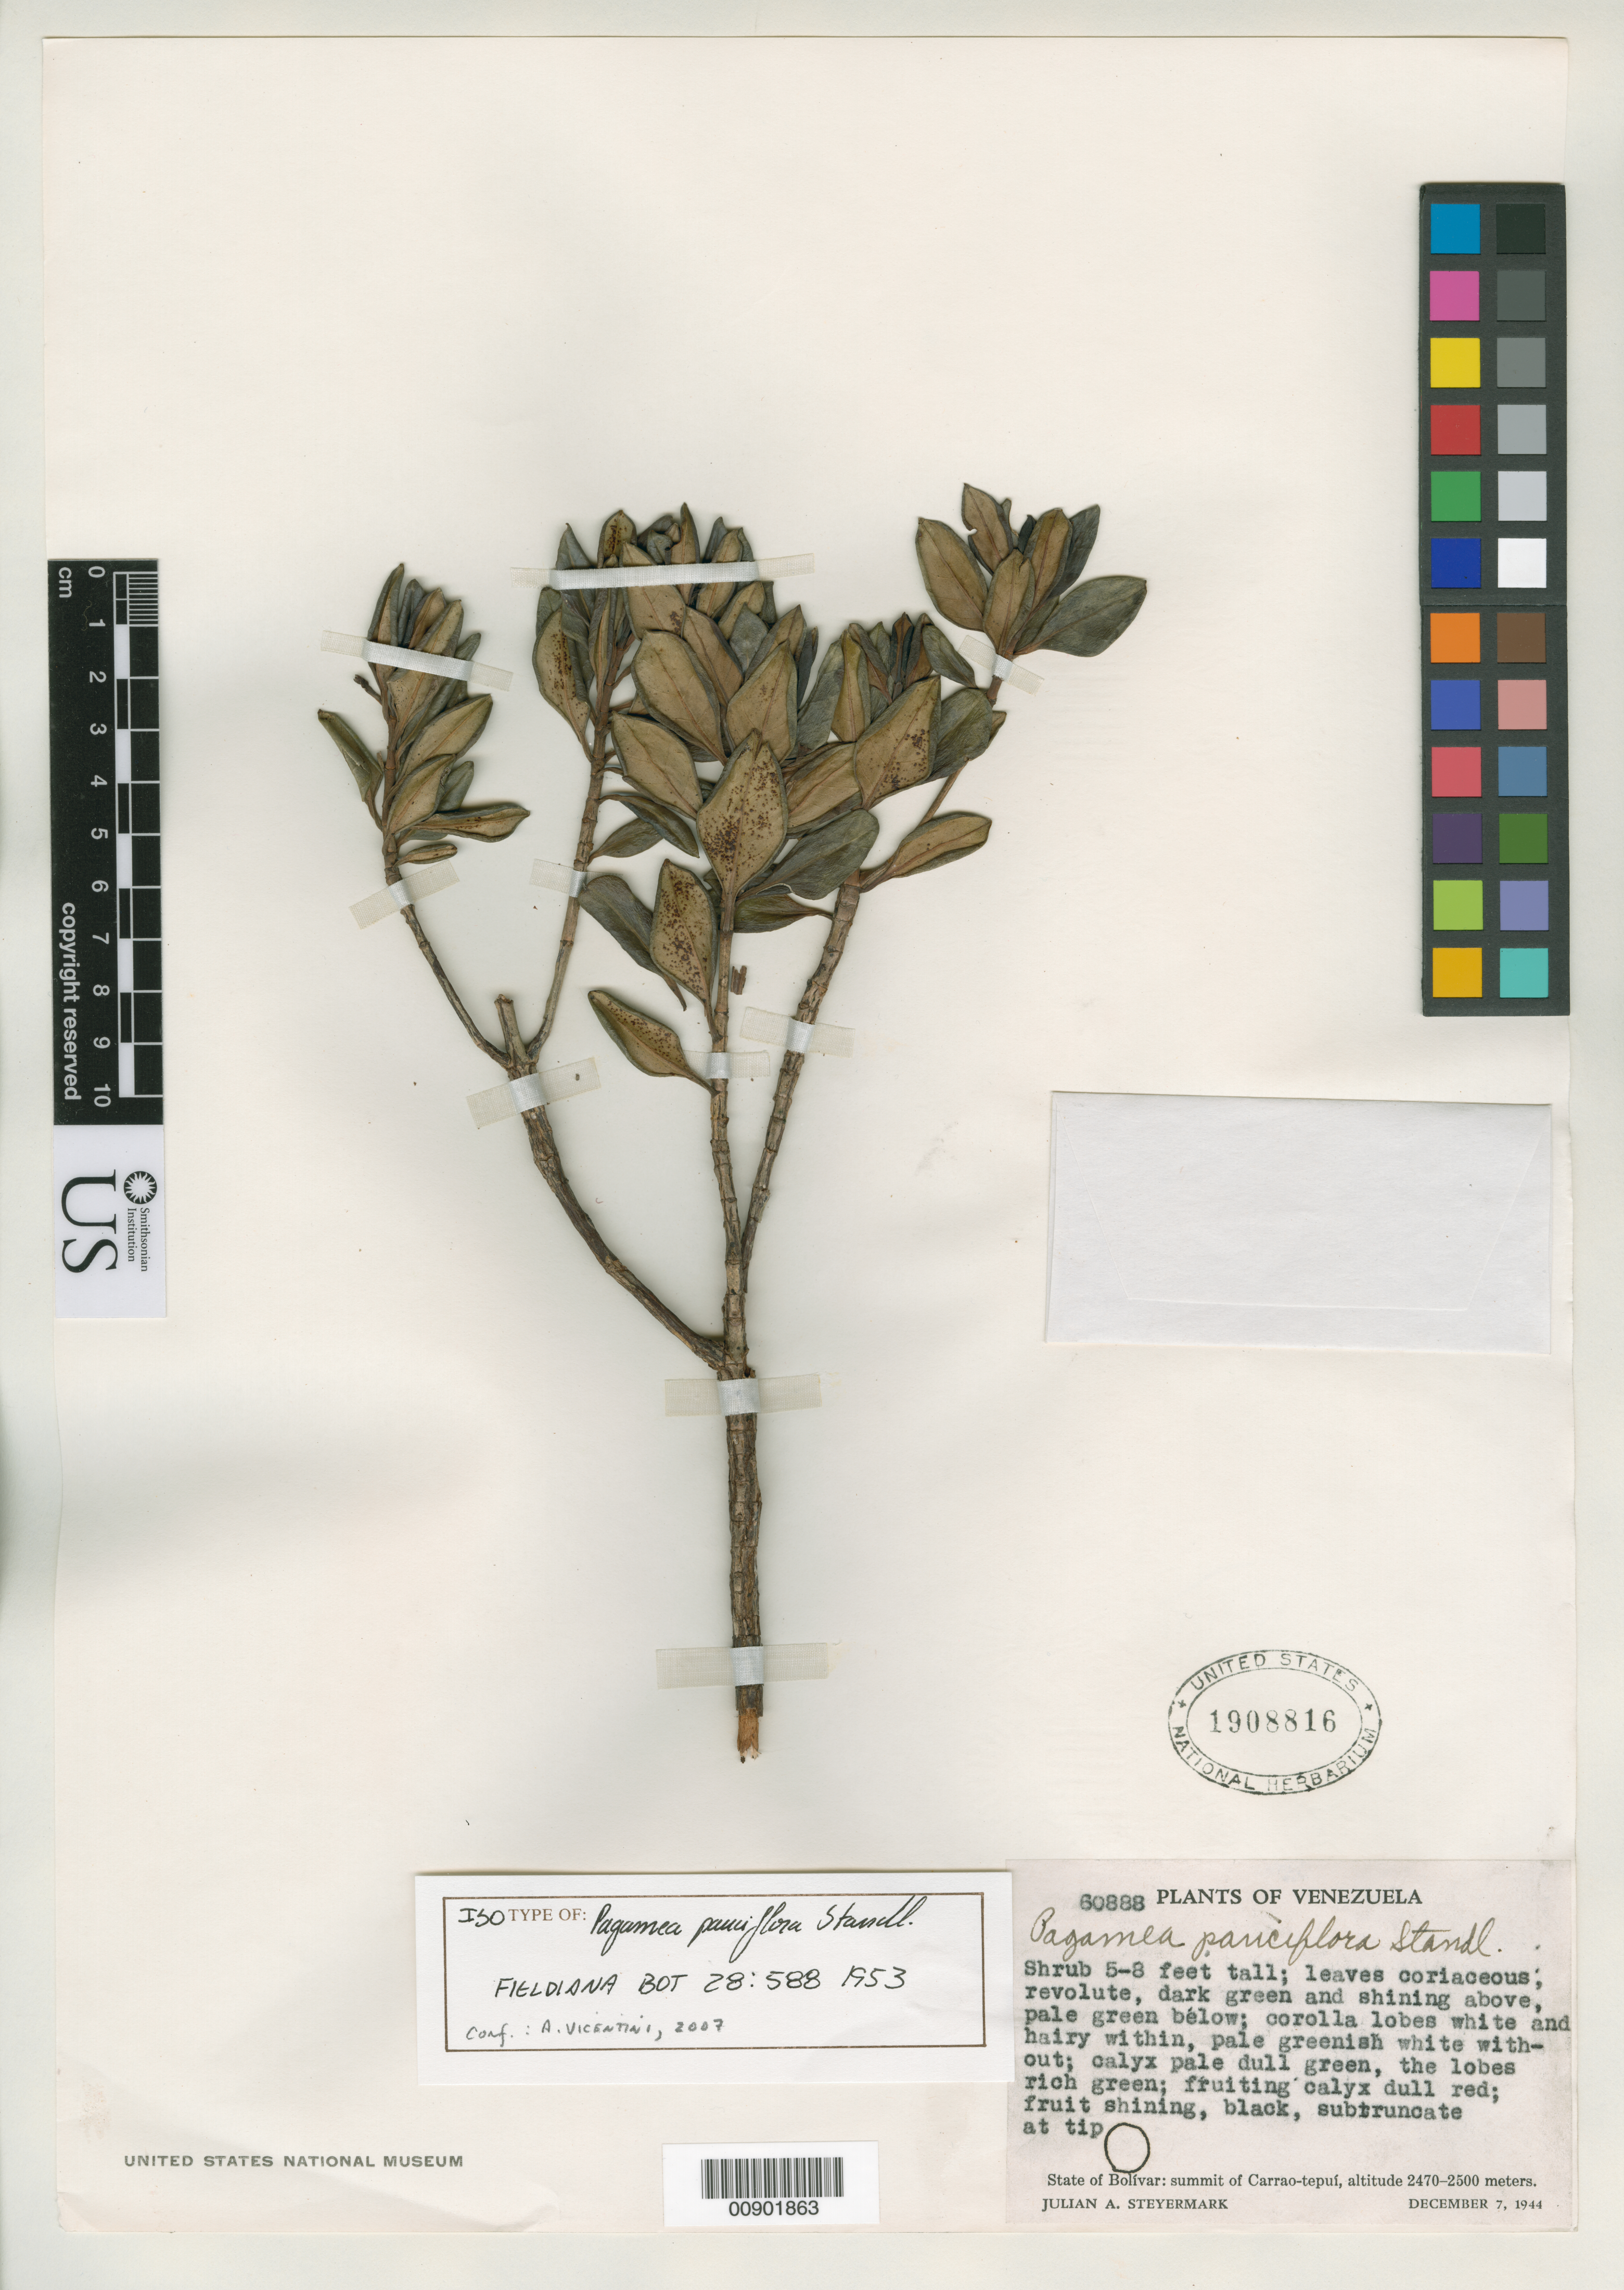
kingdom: Plantae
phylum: Tracheophyta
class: Magnoliopsida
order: Gentianales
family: Rubiaceae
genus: Pagamea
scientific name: Pagamea pauciflora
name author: Standl.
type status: Isotype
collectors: J. Steyermark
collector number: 60888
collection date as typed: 07 Dec 1944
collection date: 1944-12-07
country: Venezuela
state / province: Bolívar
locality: State of Bolívar: summit of Carrao-tepuí.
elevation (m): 2470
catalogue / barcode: US 1908816